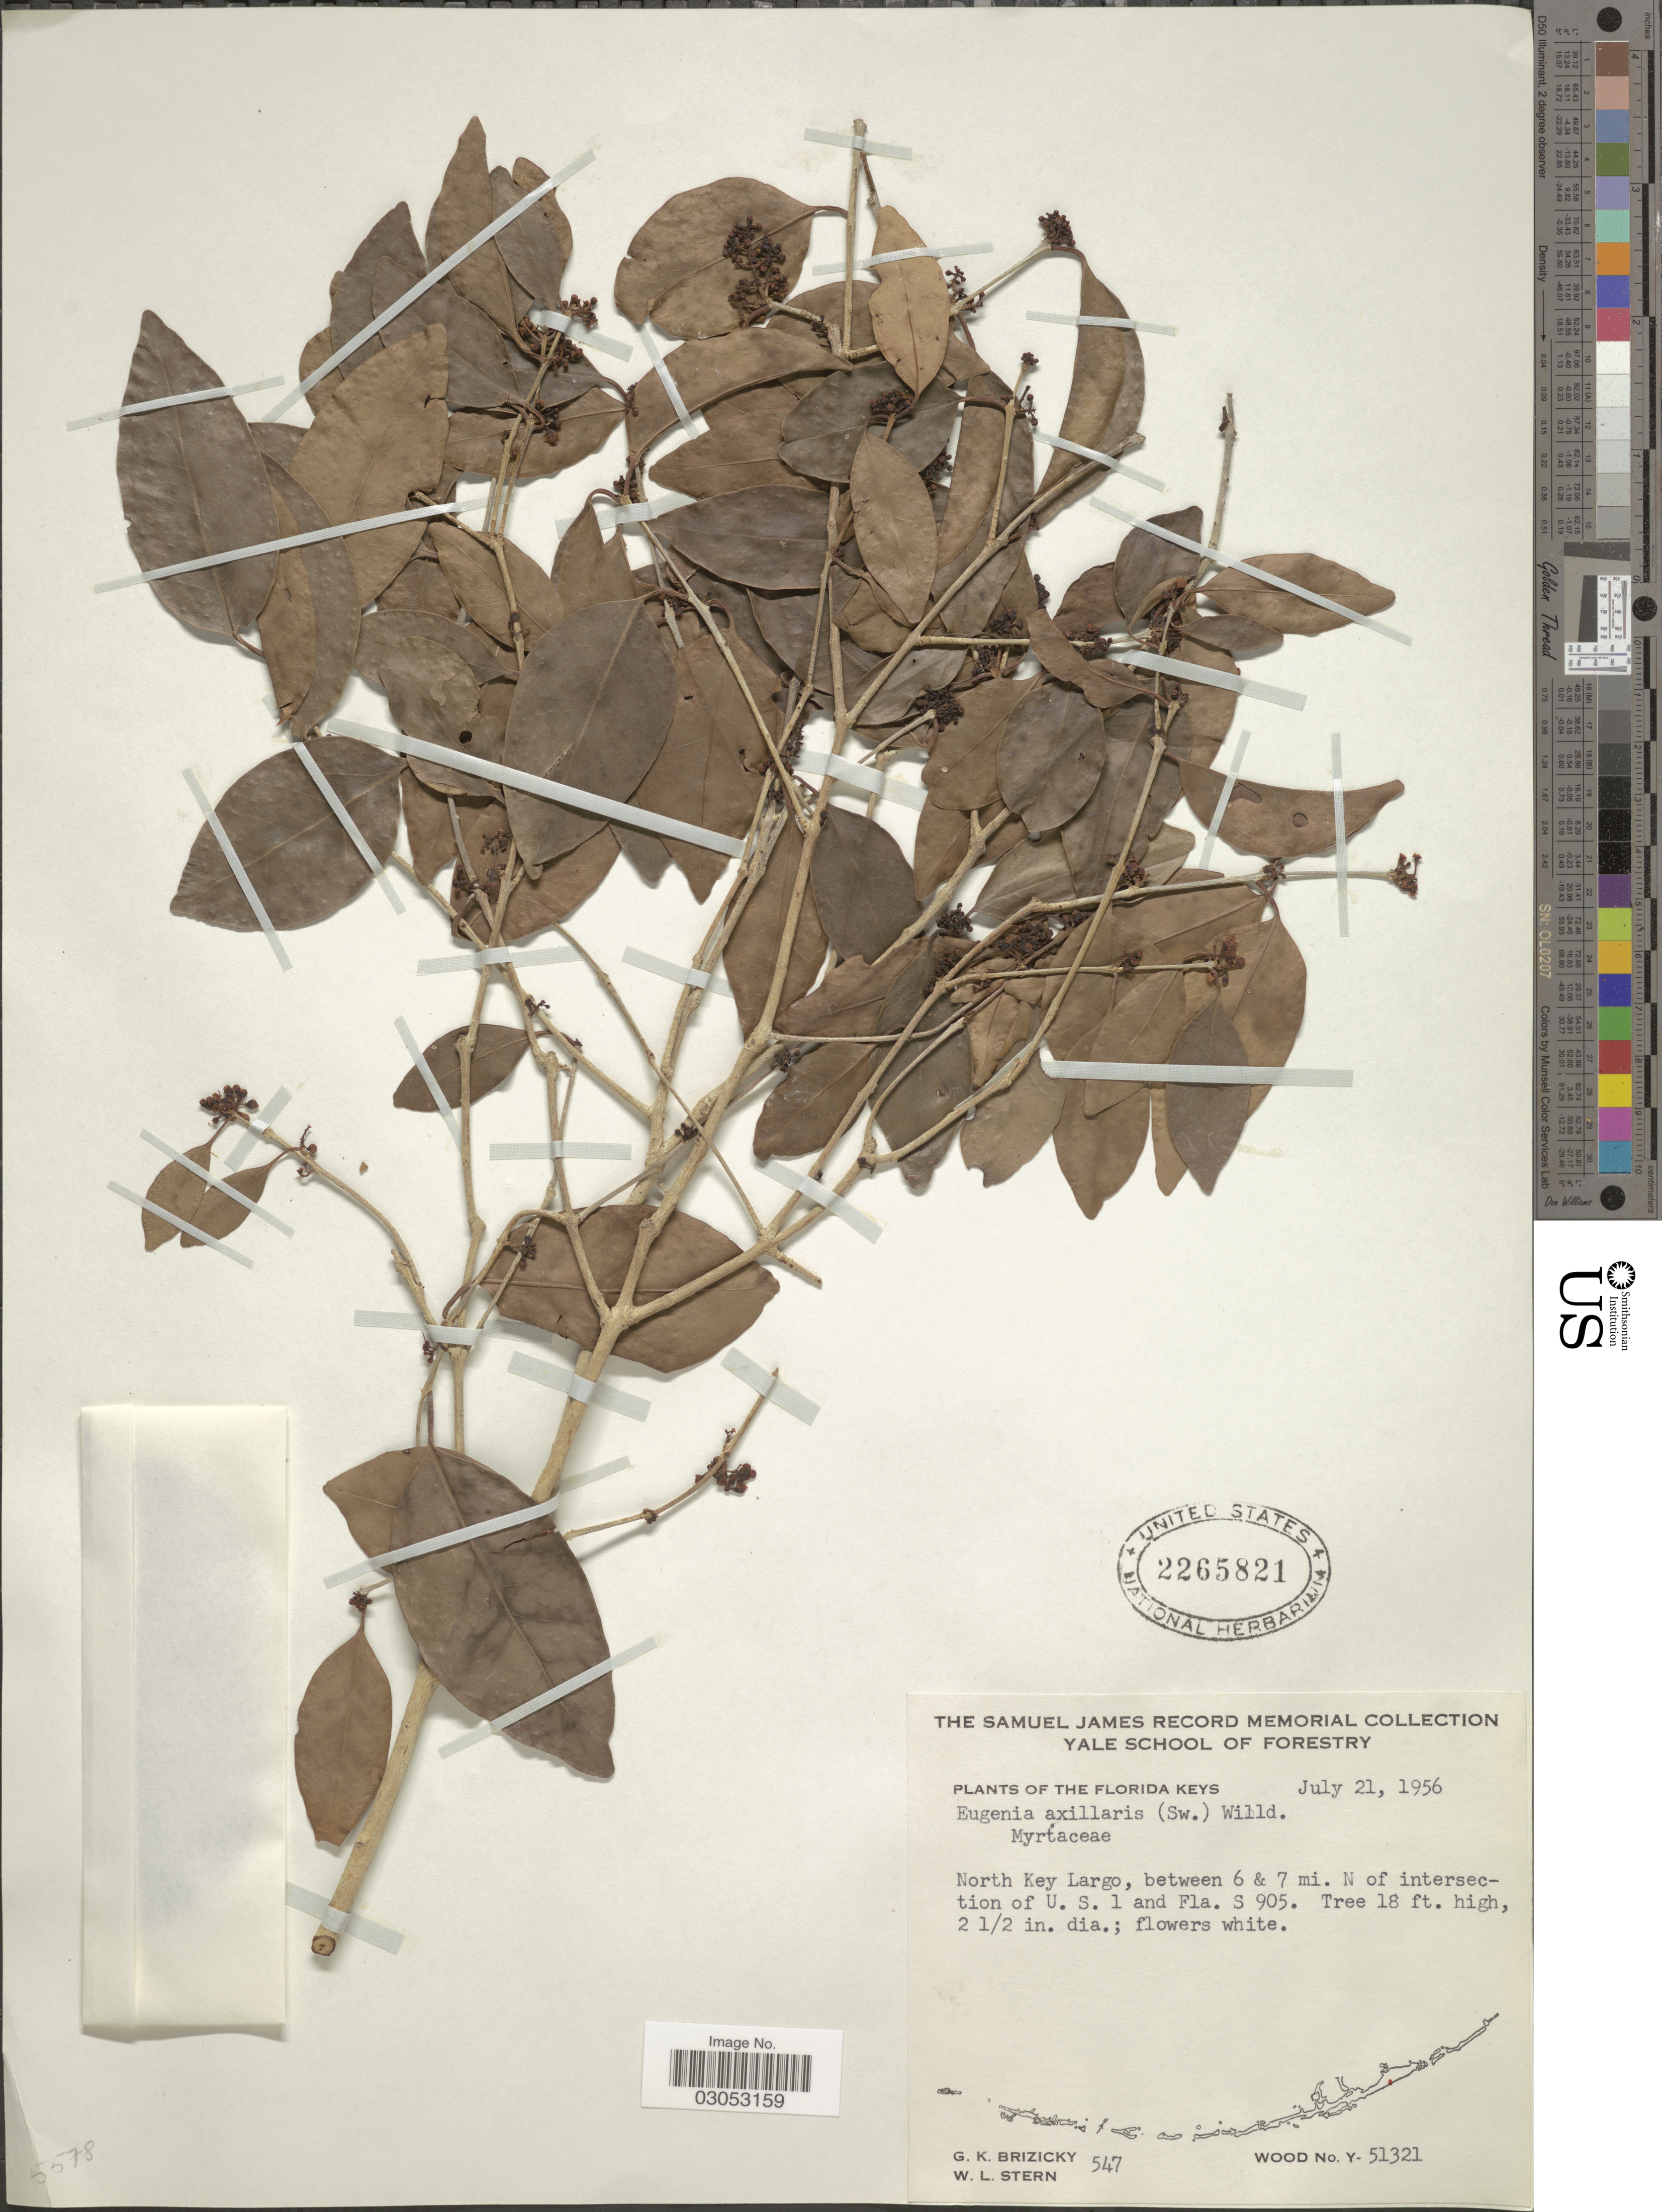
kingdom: Plantae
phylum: Tracheophyta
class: Magnoliopsida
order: Myrtales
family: Myrtaceae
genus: Eugenia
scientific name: Eugenia axillaris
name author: (Sw.) Willd.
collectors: G. K. Brizicky & W. L. Stern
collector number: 547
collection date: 1956-07-21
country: United States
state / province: Florida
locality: Florida Keys, North Key Largo, between 6 & 7 mi. N of intersection of U.S. 1 and Fla. S 905.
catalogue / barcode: US 2265821